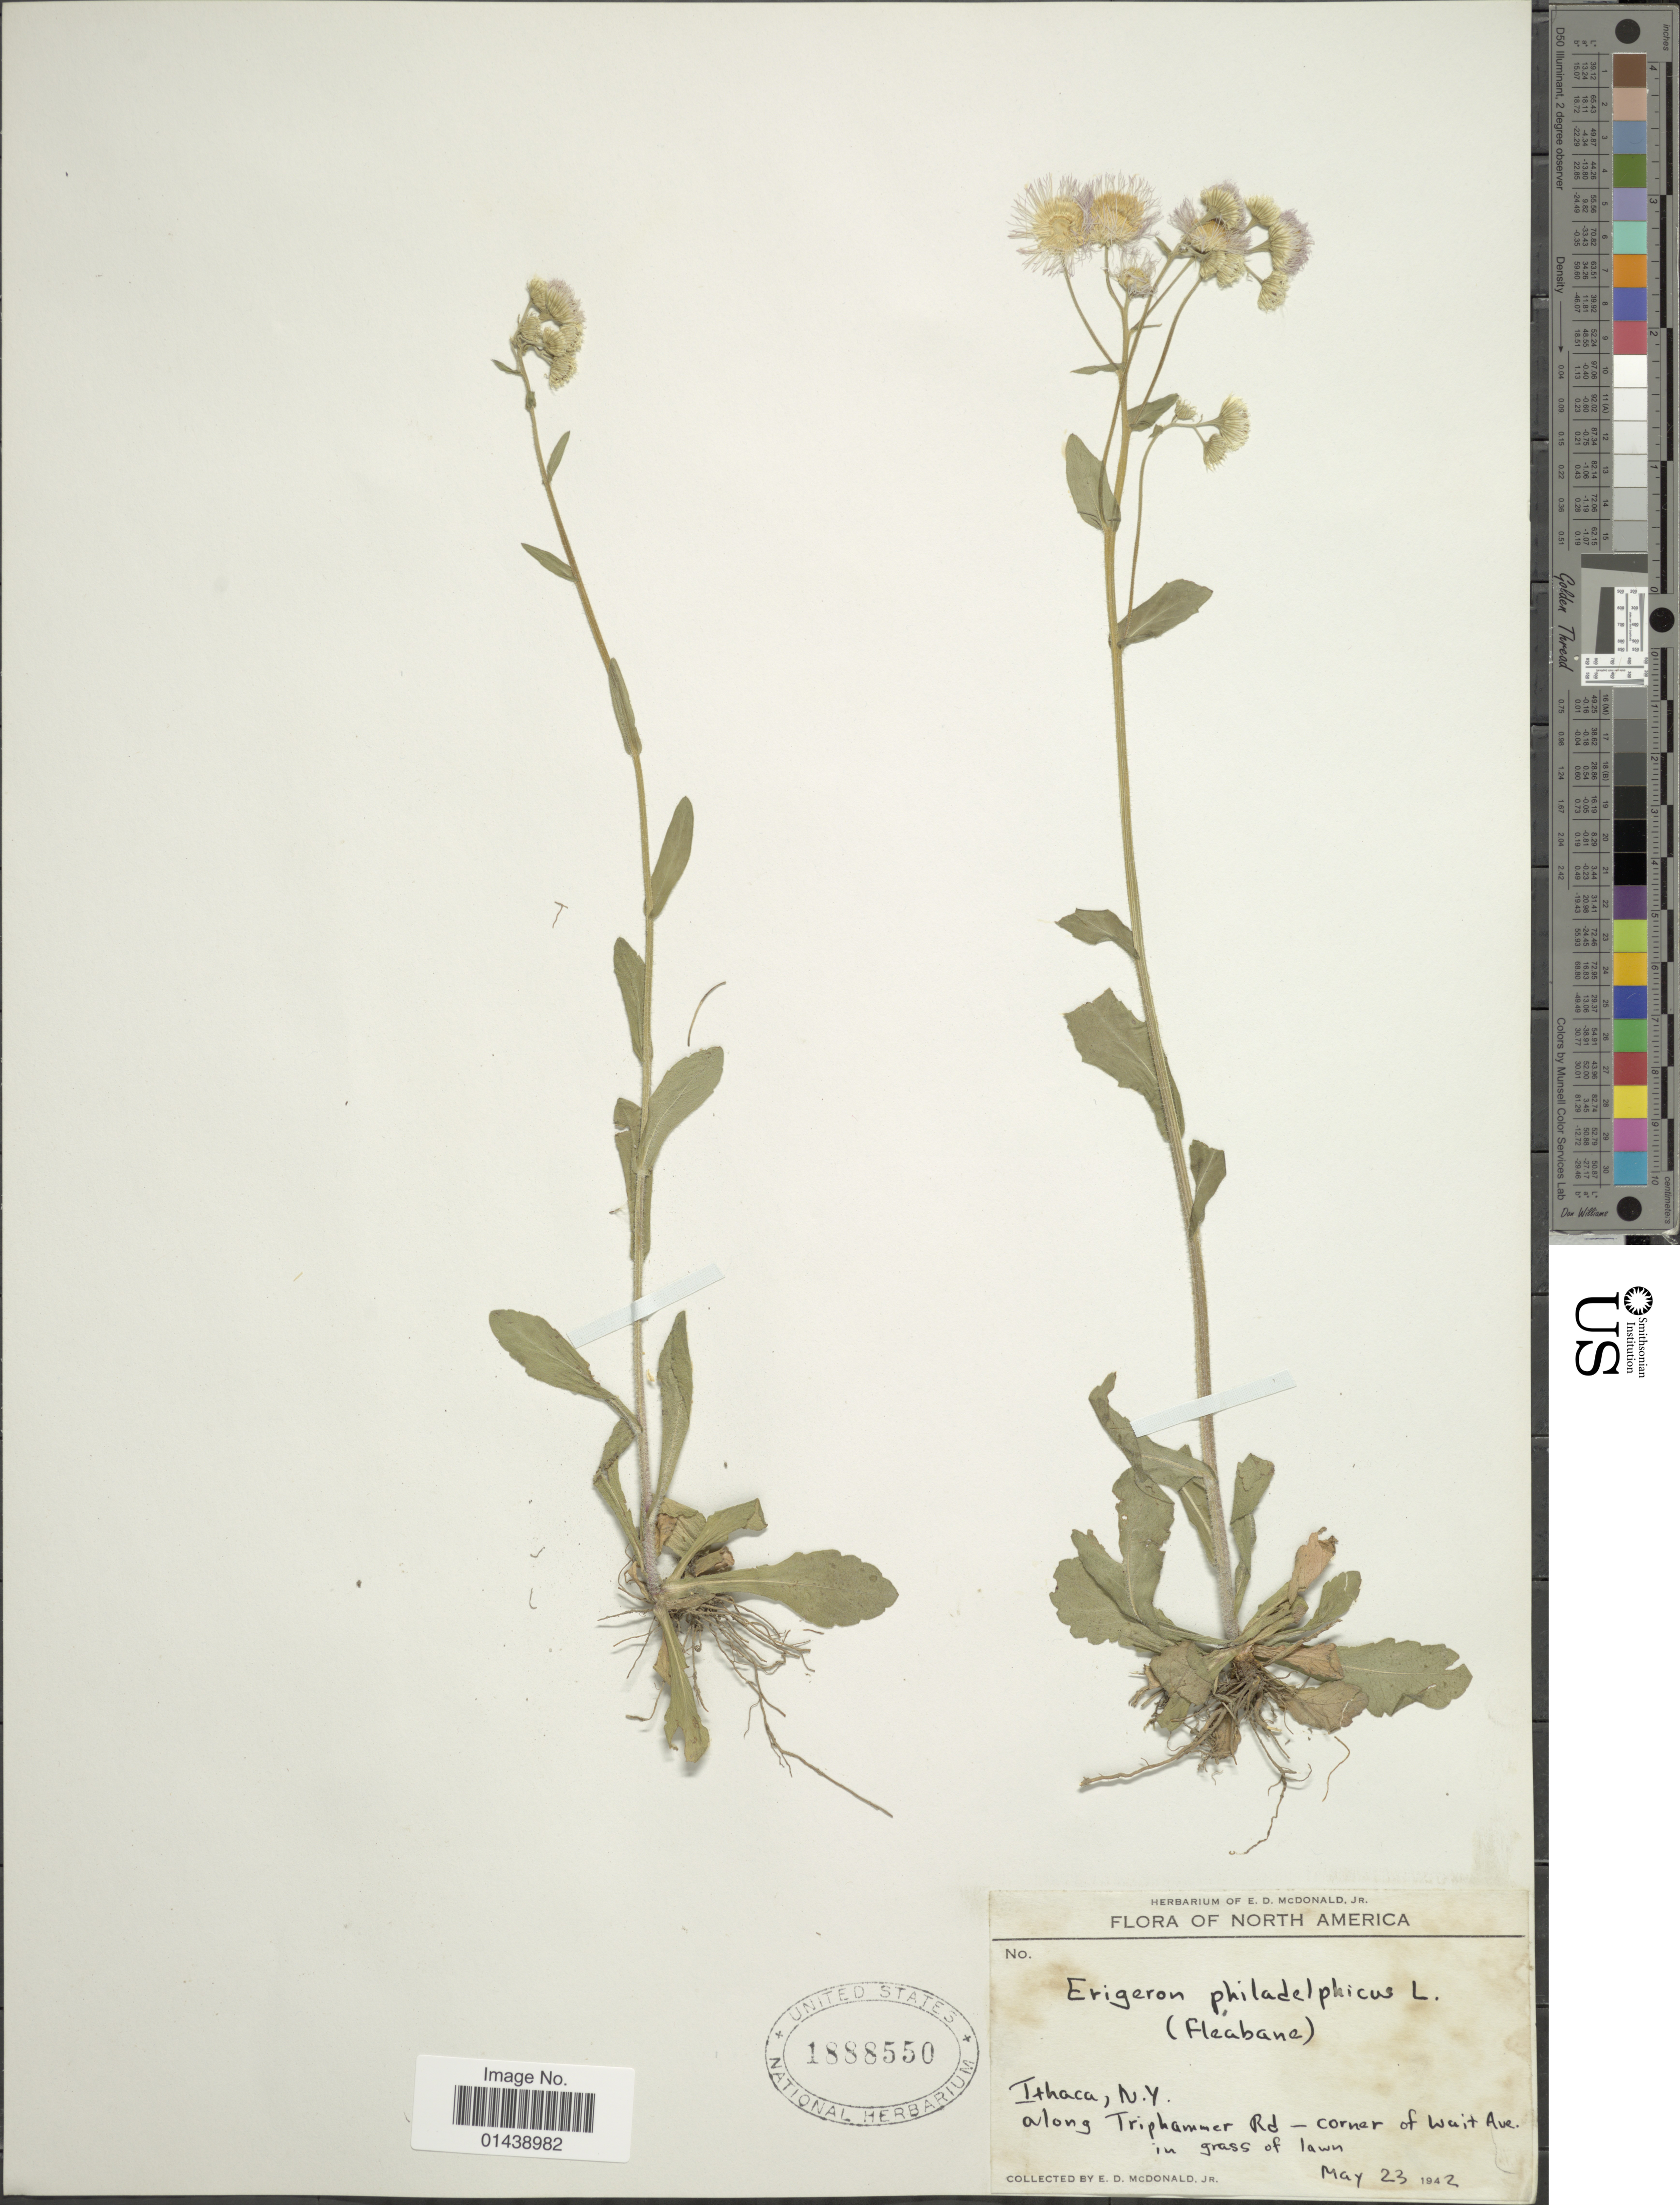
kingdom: Plantae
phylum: Tracheophyta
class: Magnoliopsida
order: Asterales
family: Asteraceae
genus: Erigeron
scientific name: Erigeron philadelphicus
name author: L.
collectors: E. D. McDonald Jr.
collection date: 1942-05-23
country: United States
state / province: New York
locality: Ithaca. along Triphammer Rd - corner of Wait Ave.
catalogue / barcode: US 1888550